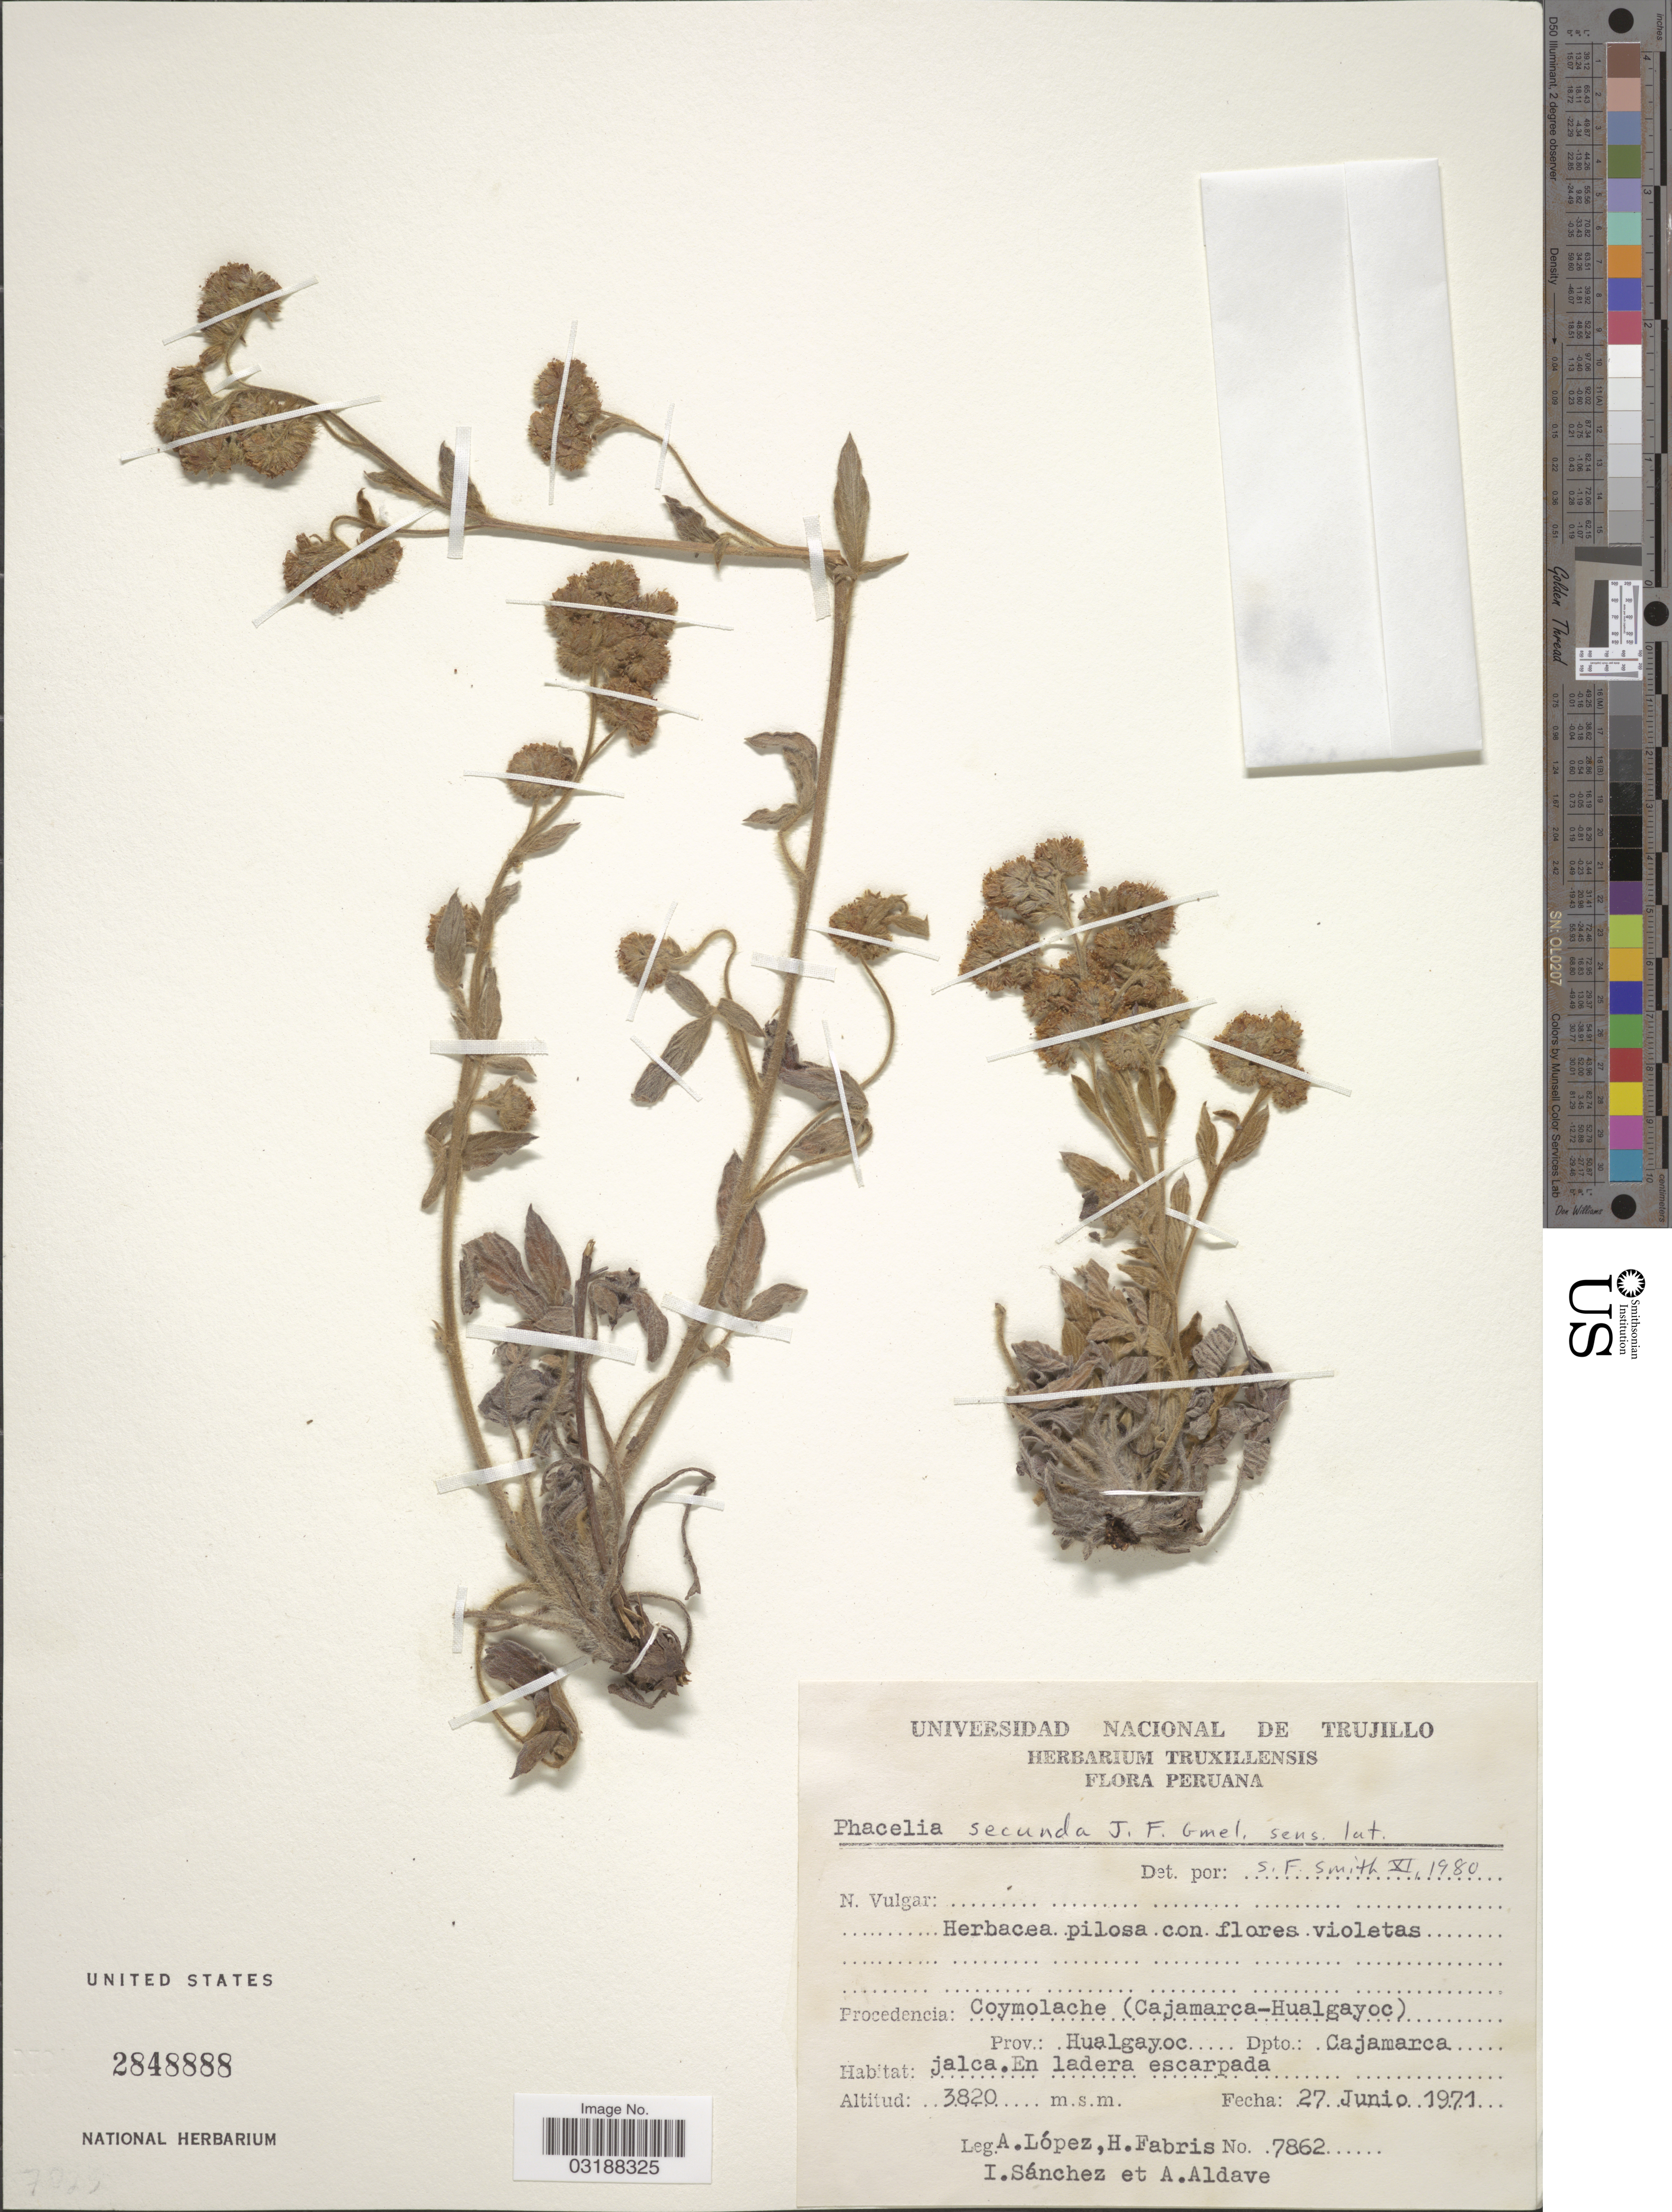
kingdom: Plantae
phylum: Tracheophyta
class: Magnoliopsida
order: Boraginales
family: Hydrophyllaceae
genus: Phacelia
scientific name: Phacelia secunda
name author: J.F. Gmel.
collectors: A. López, H. Fabris, I. Sánchez & A. Aldave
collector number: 7862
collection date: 1971-06-27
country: Peru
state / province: Cajamarca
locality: Coymolache (Cajamarca-Hualgayoc). Prov.: Hualgayoc. Dpto.: Cajamarca.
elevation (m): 3820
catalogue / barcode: US 2848888